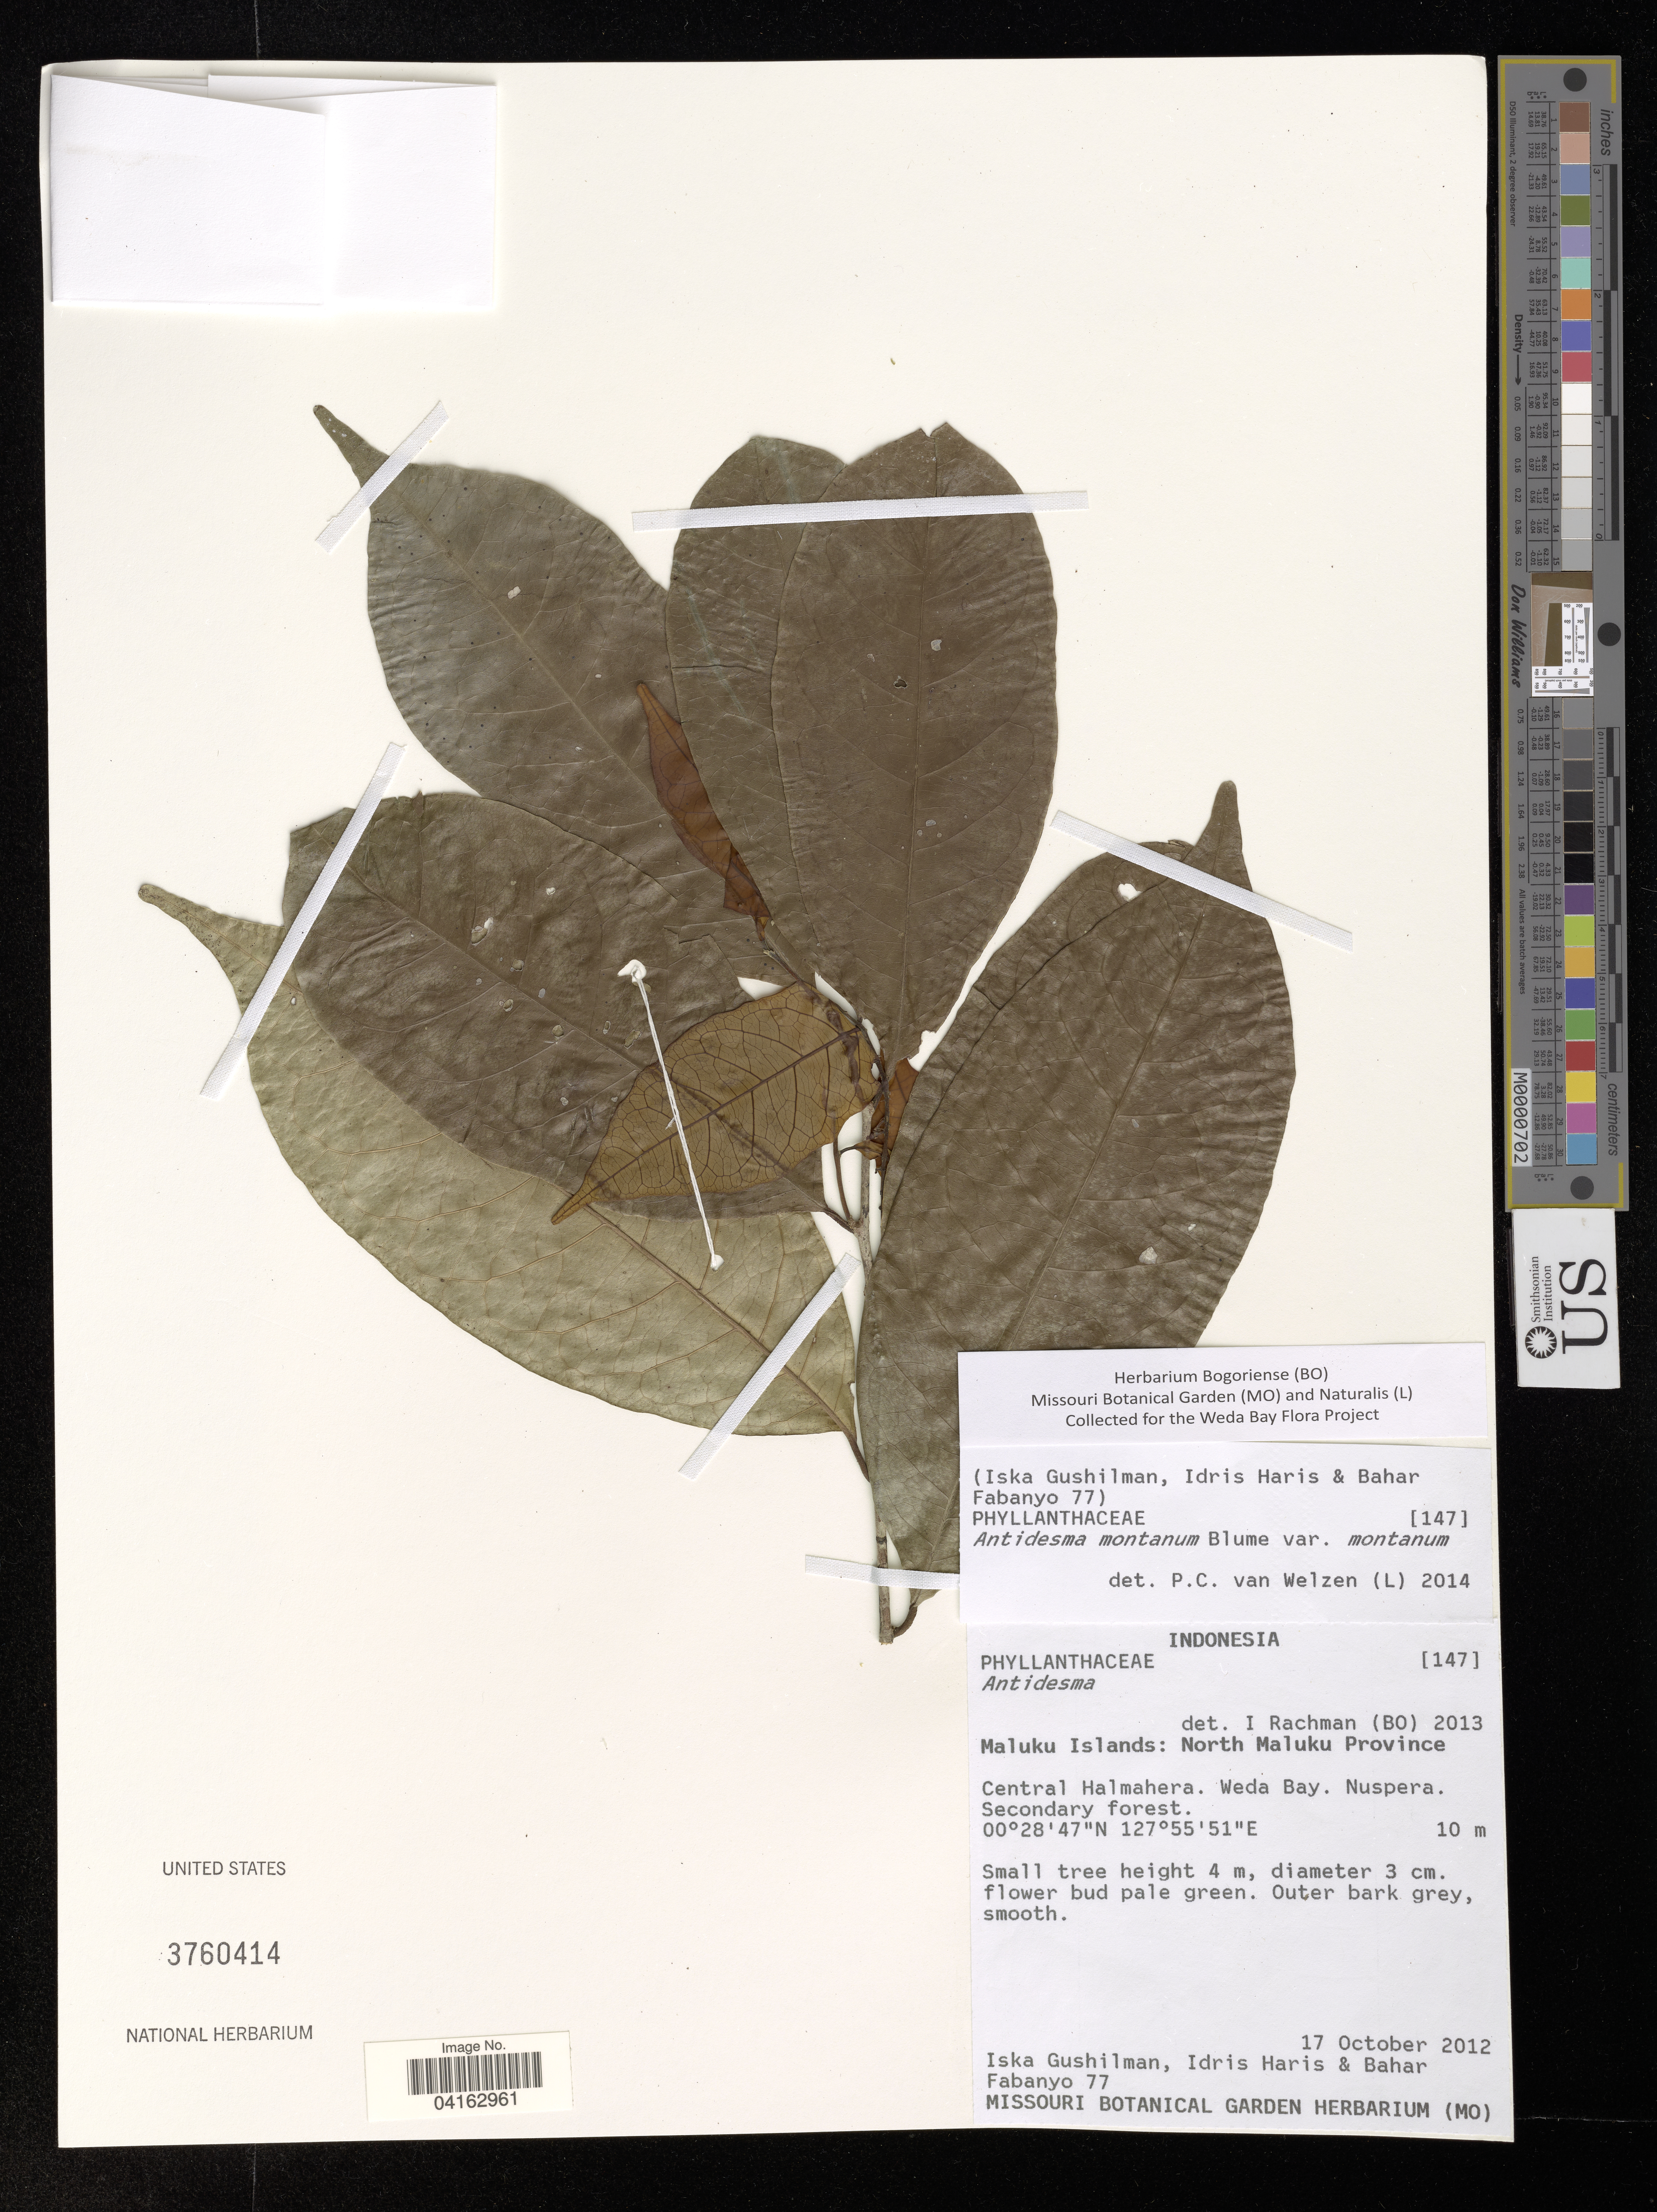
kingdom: Plantae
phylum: Tracheophyta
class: Magnoliopsida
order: Malpighiales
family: Phyllanthaceae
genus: Antidesma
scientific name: Antidesma montanum var. montanum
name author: Blume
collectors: I. Gushilman, I. Haris & B. Fabanyo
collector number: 77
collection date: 2012-10-17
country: Indonesia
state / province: Maluku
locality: Maluku Islands: North Maluku Province. Central Halmahera. Weda Bay. Nuspera. Secondary forest.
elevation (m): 10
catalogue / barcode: US 3760414